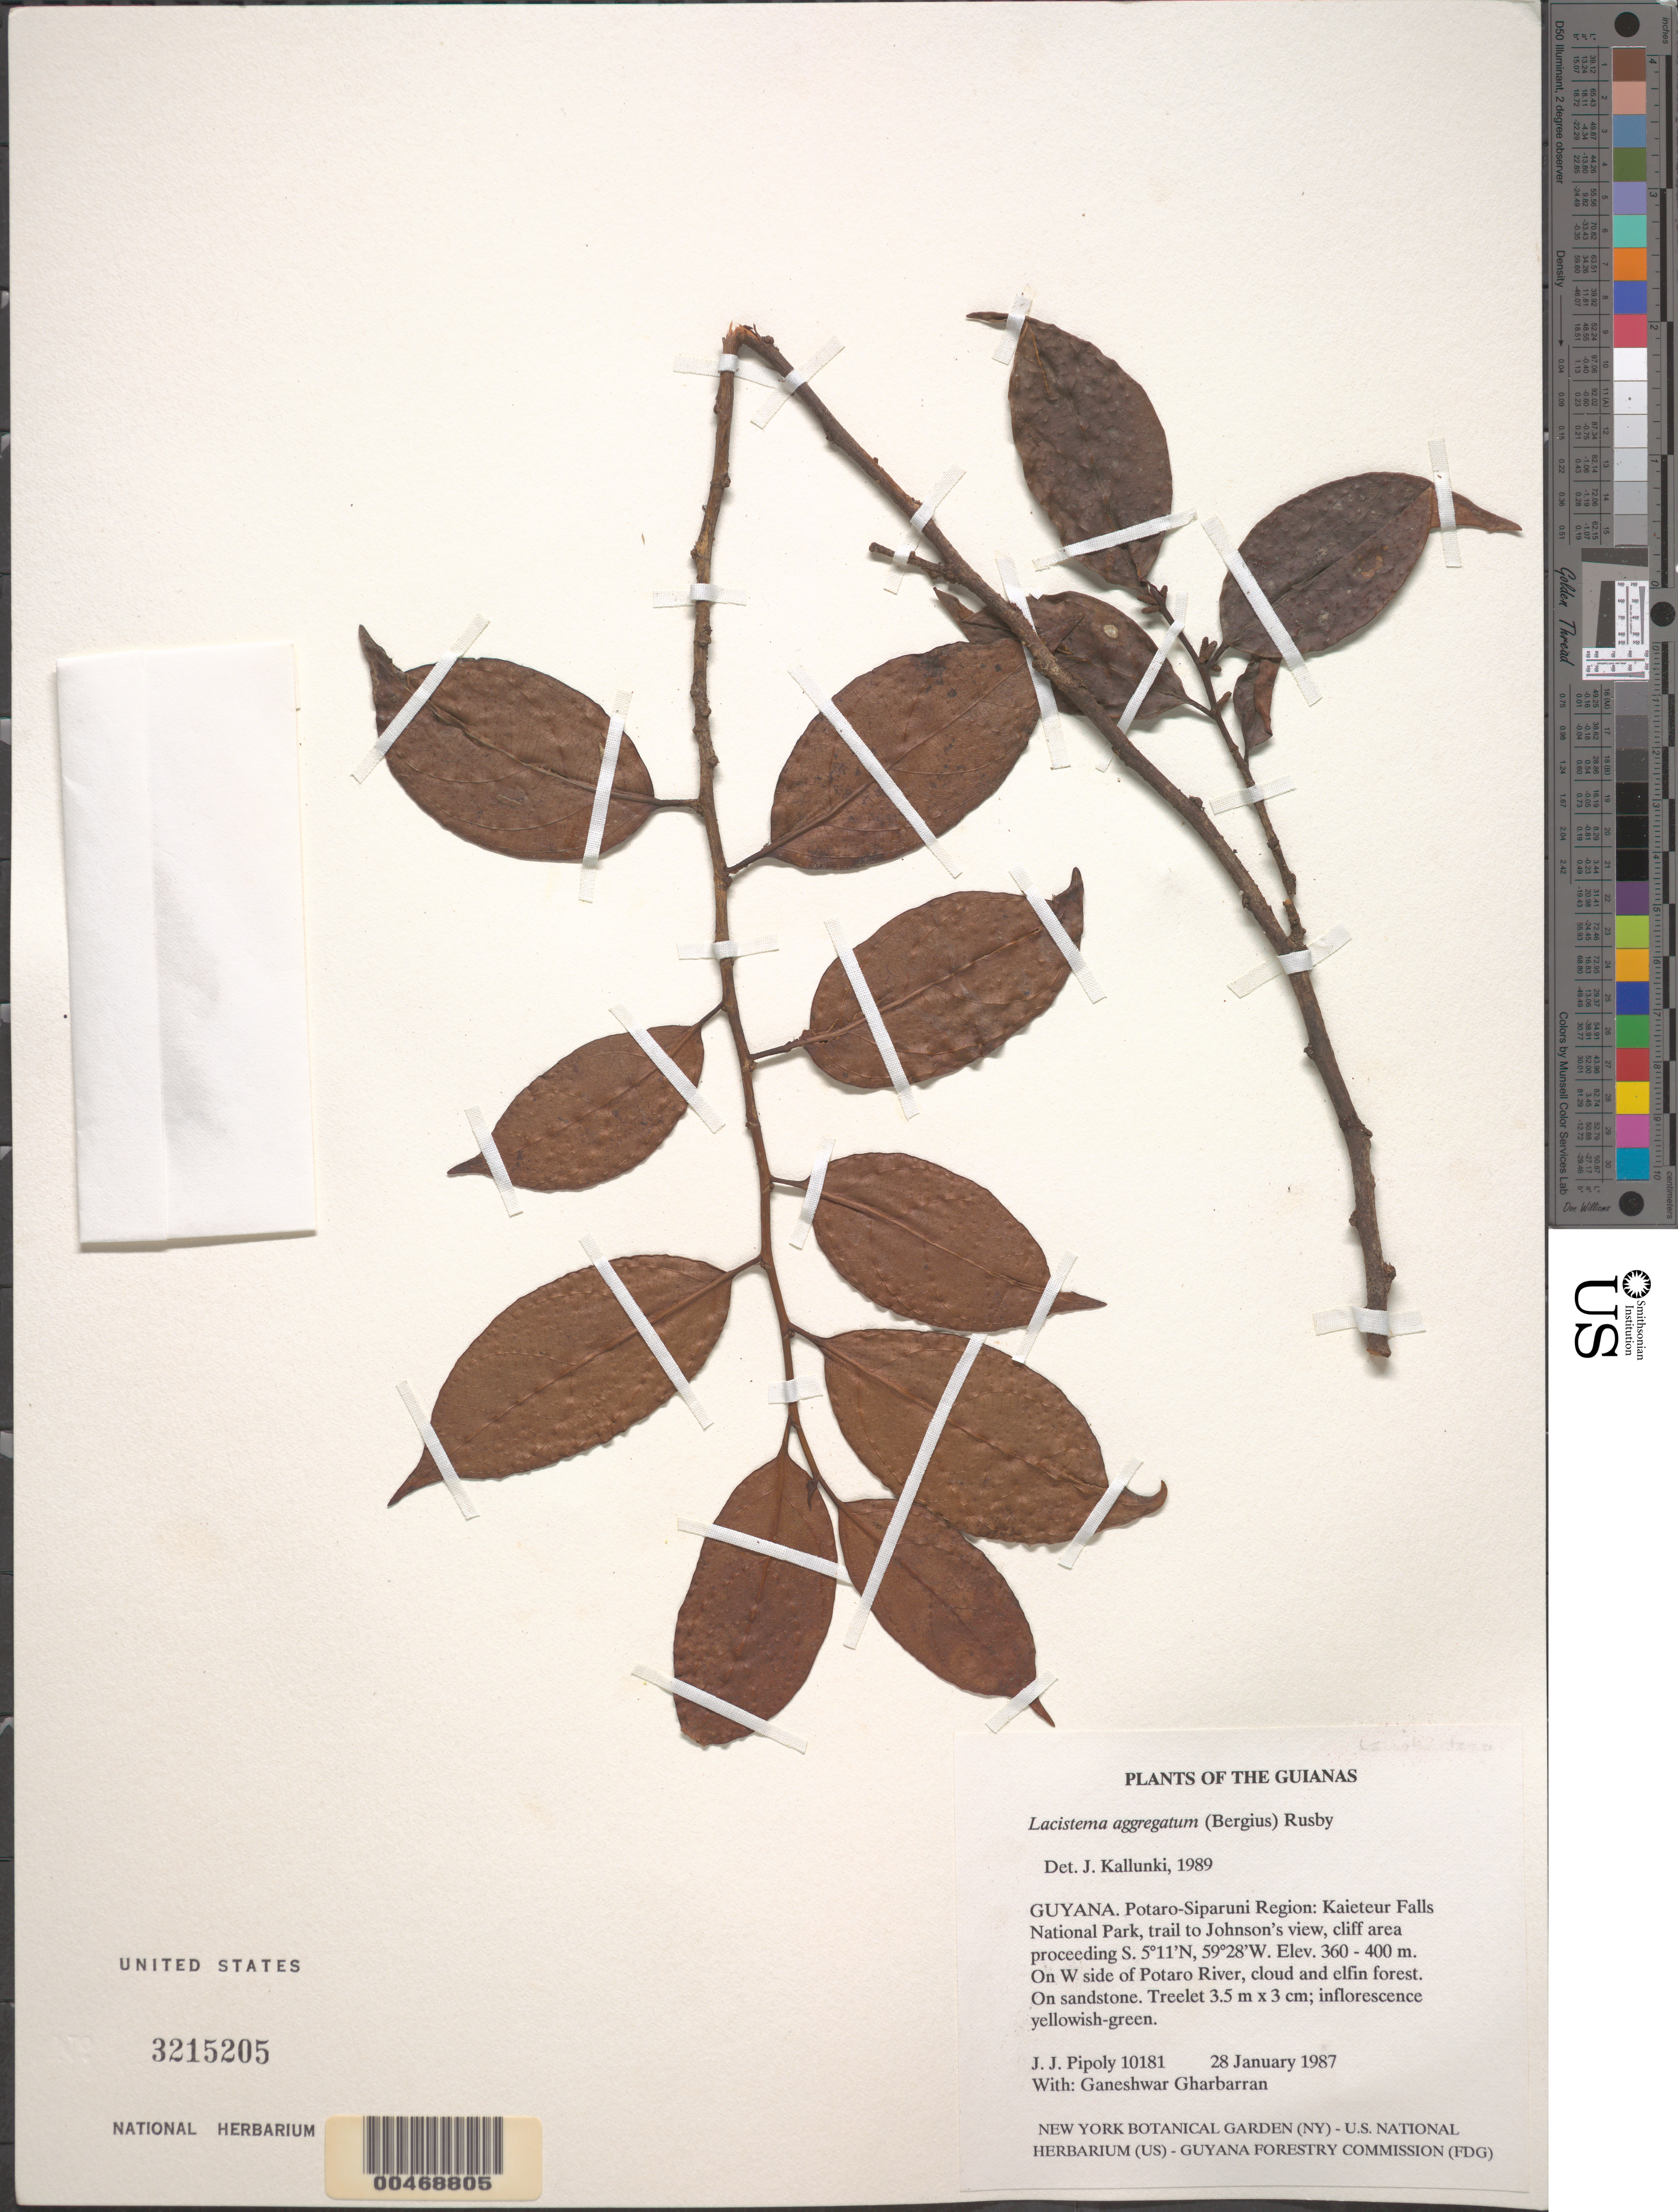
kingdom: Plantae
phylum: Tracheophyta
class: Magnoliopsida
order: Malpighiales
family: Lacistemataceae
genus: Lacistema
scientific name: Lacistema aggregatum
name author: (P.J. Bergius) Rusby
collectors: J. J. Pipoly & G. Gharbarran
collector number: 10181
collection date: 1987-01-28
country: Guyana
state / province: Potaro-Siparuni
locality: The Guianas. Potaro-Siparuni Region: Kaieteur Falls National Park, trail to Johnson's view, cliff area proceeding. On W side of Potaro River.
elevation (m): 360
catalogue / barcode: US 3215205